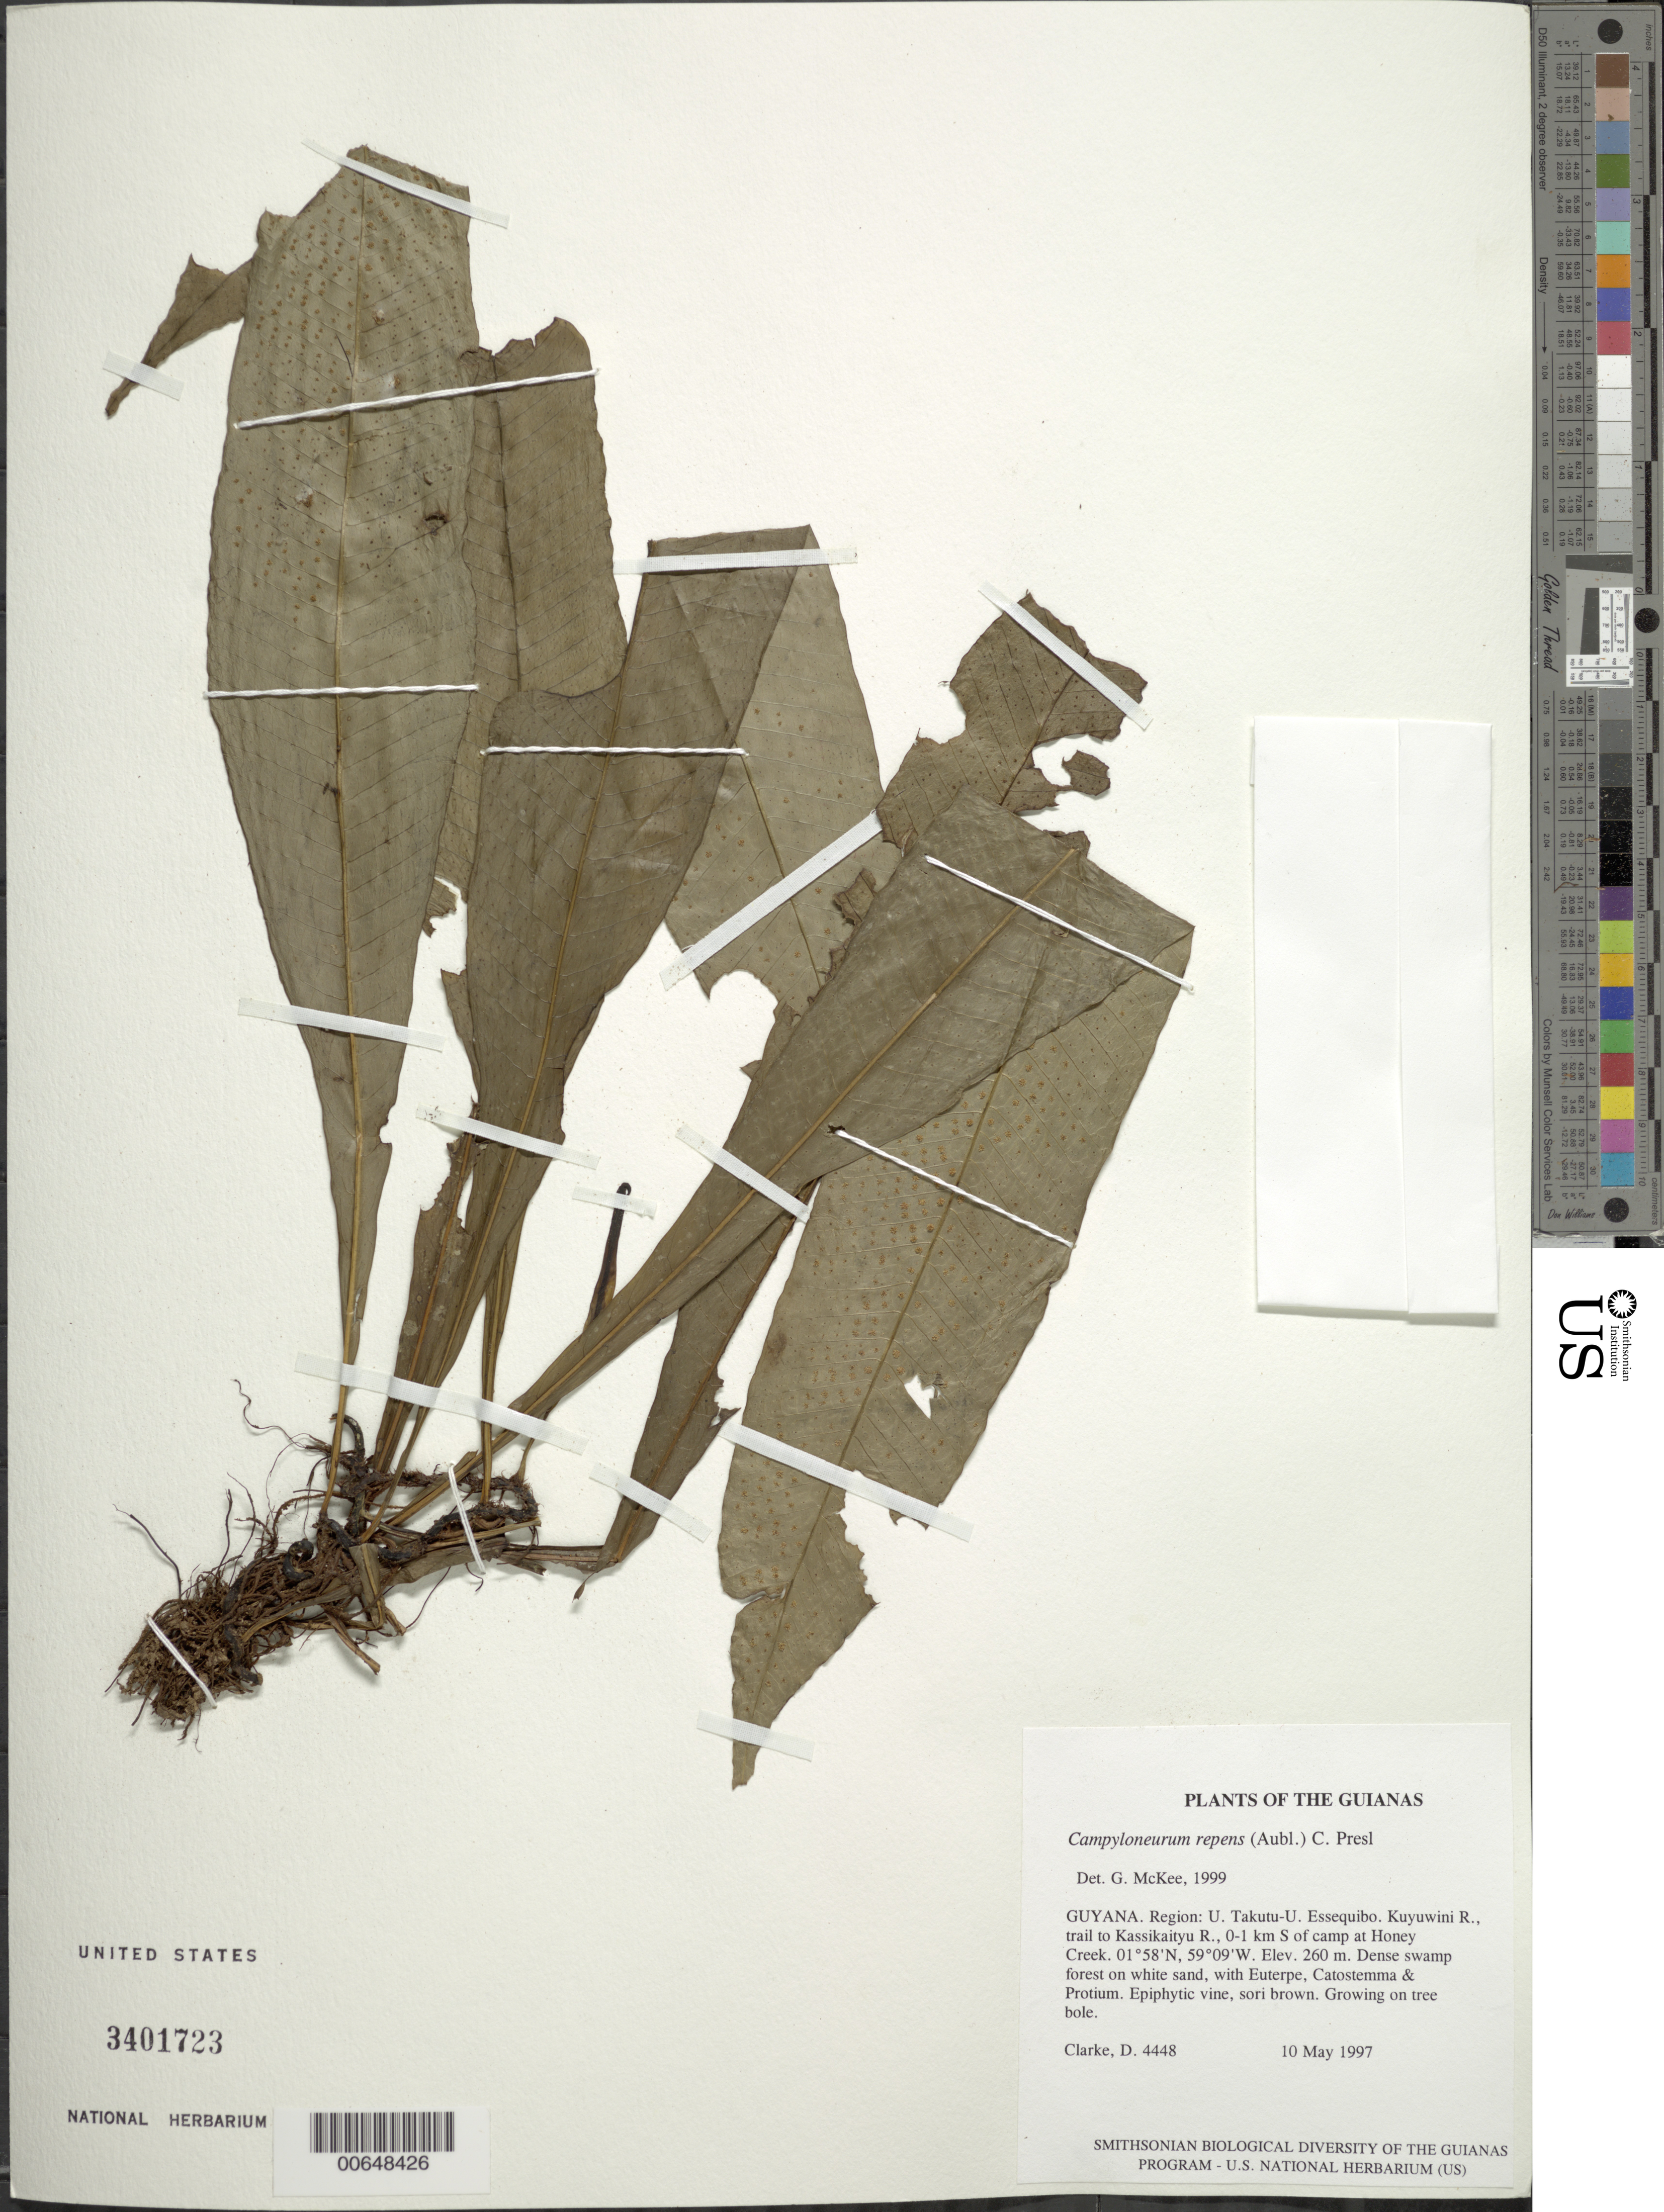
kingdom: Plantae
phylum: Tracheophyta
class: Polypodiopsida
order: Polypodiales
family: Polypodiaceae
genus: Campyloneurum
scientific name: Campyloneurum repens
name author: (Aubl.) C. Presl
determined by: McKee, G. S., (US), NMNH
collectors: H. D. Clarke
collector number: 4448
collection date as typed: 10 May 1997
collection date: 1997-05-10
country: Guyana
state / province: U. Takutu-U. Essequibo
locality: Kuyuwini R., trail to Kassikaityu R., 0-1 km S of camp at Honey Creek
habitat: Dense swamp forest on white sand, with Euterpe, Catostemma & Protium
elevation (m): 260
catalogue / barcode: US 3401723